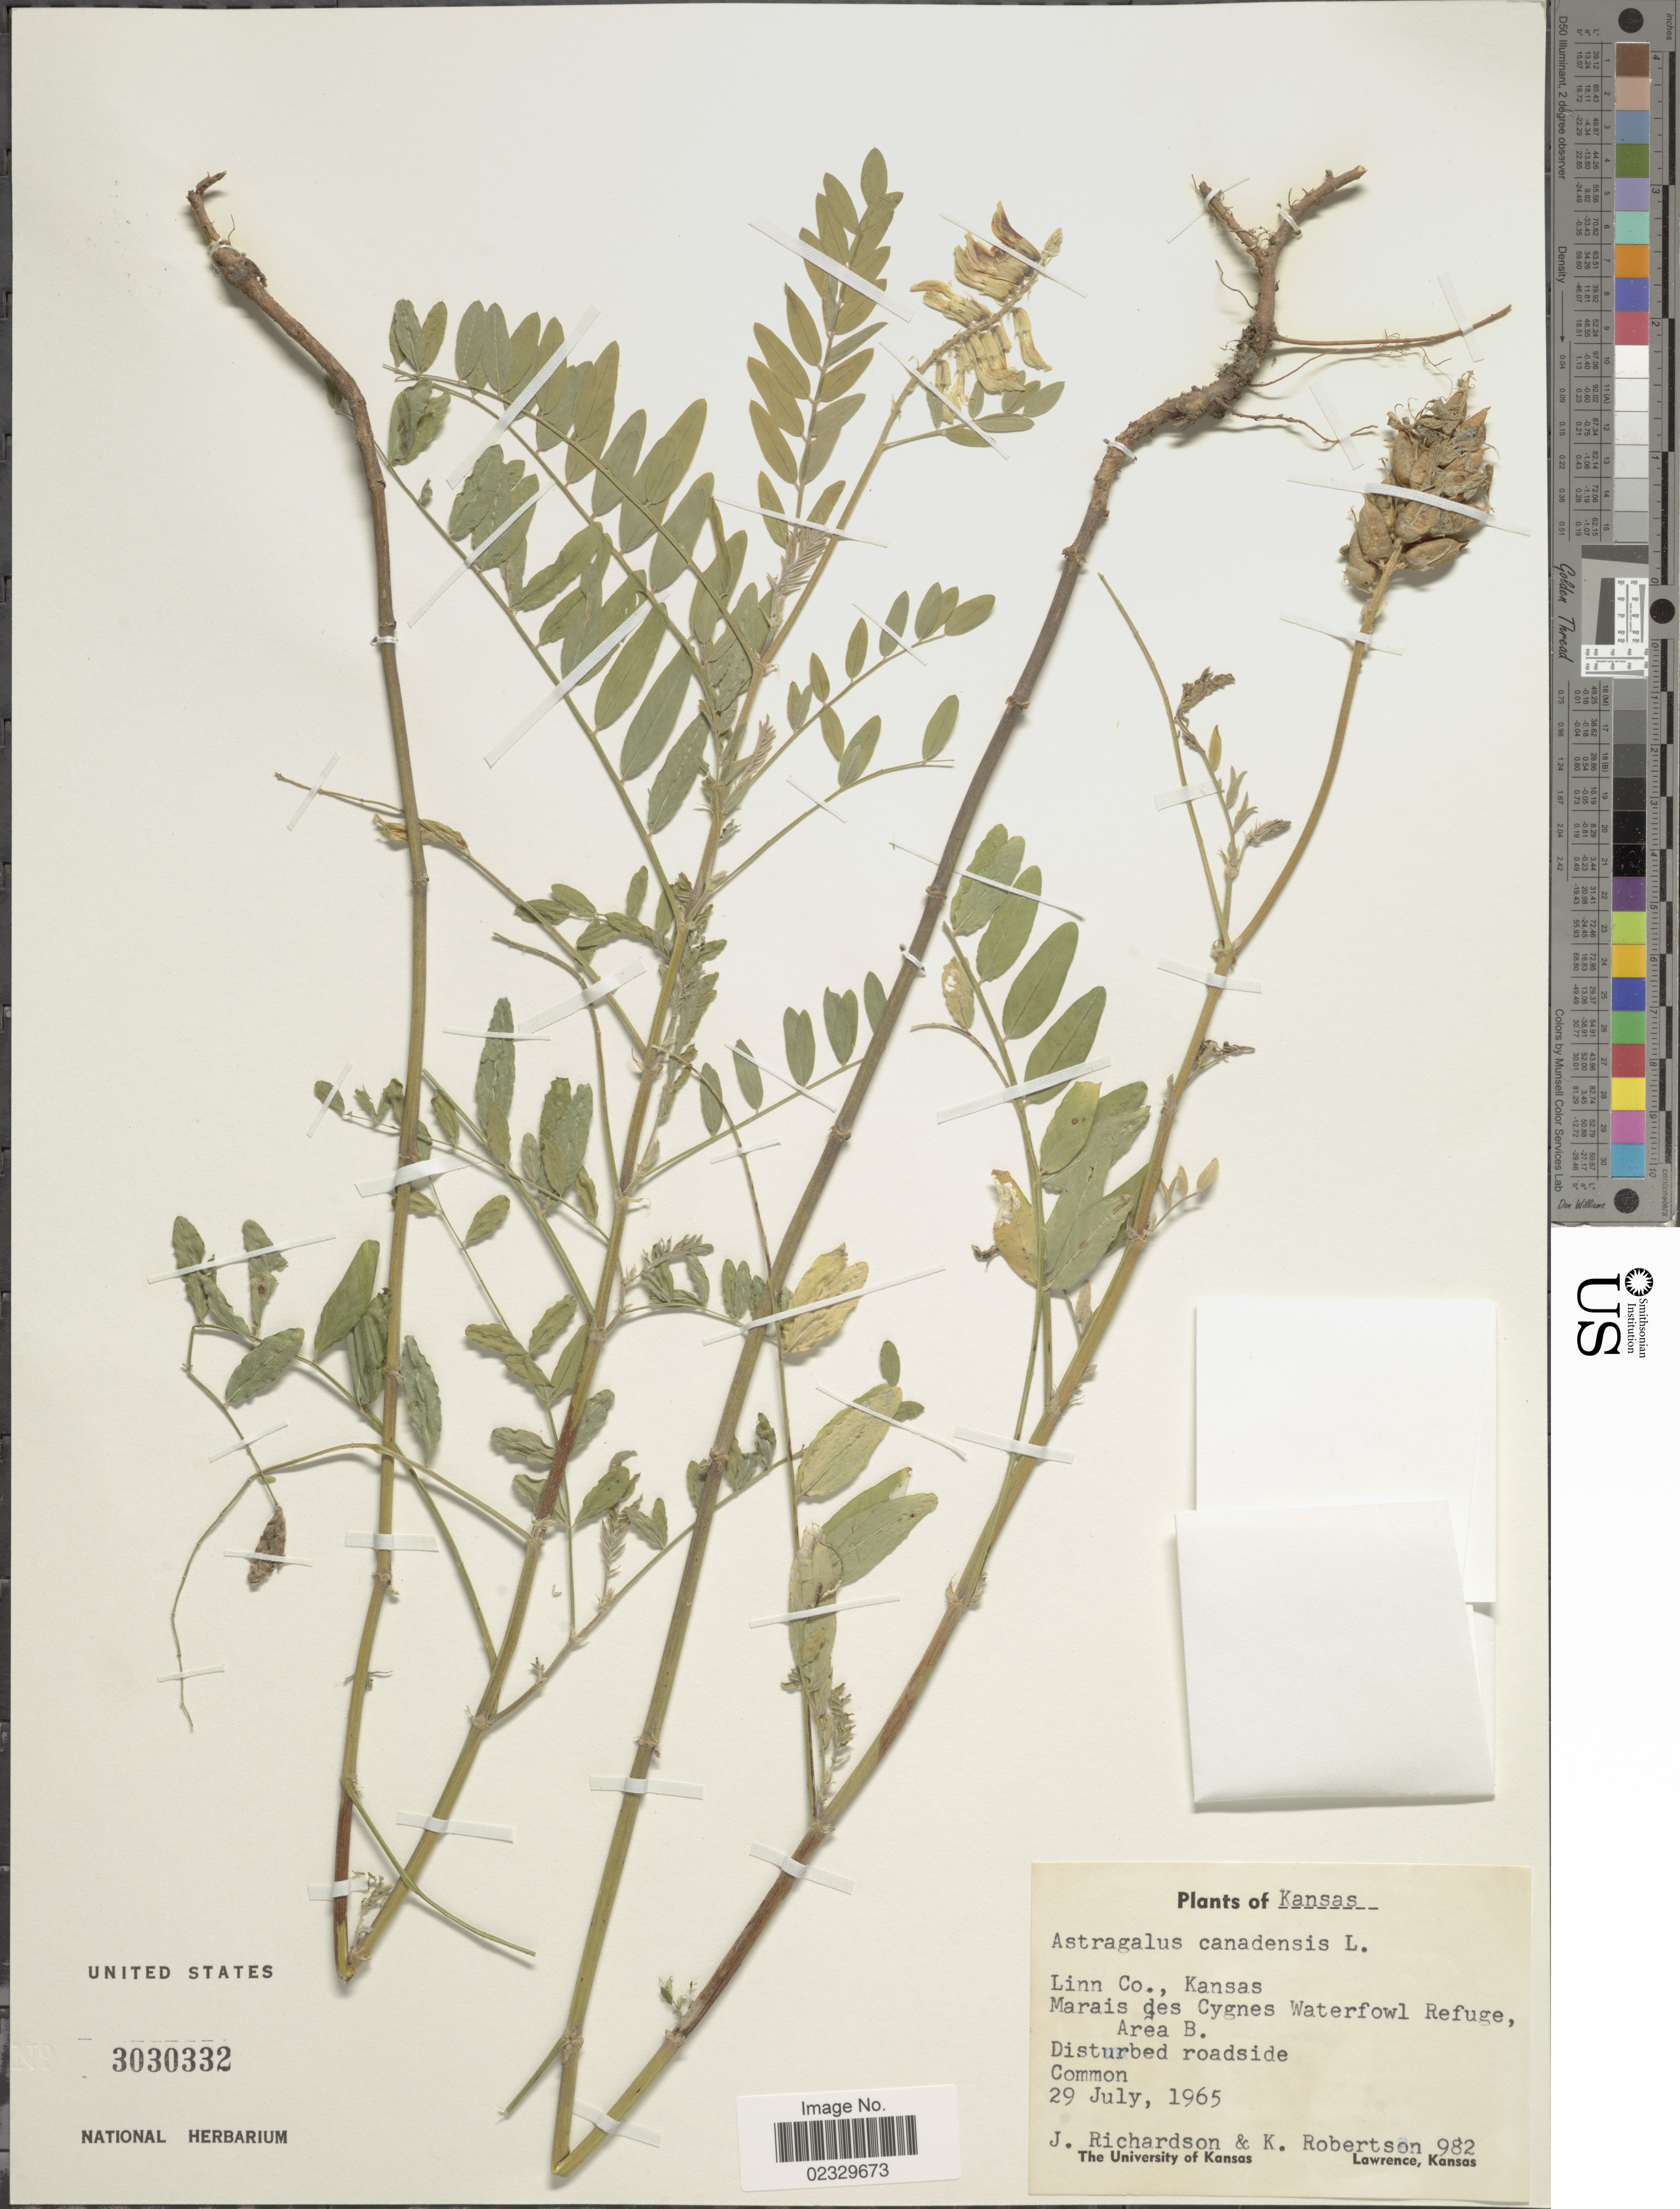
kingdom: Plantae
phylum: Tracheophyta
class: Magnoliopsida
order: Fabales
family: Fabaceae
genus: Astragalus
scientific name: Astragalus canadensis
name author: L.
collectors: J. Richardson & K. Robertson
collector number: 982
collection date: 1965-07-29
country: United States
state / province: Kansas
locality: Linn Co., Kansas, Marais des Cygnes Waterfowl Refuge, Area B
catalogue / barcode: US 3030332